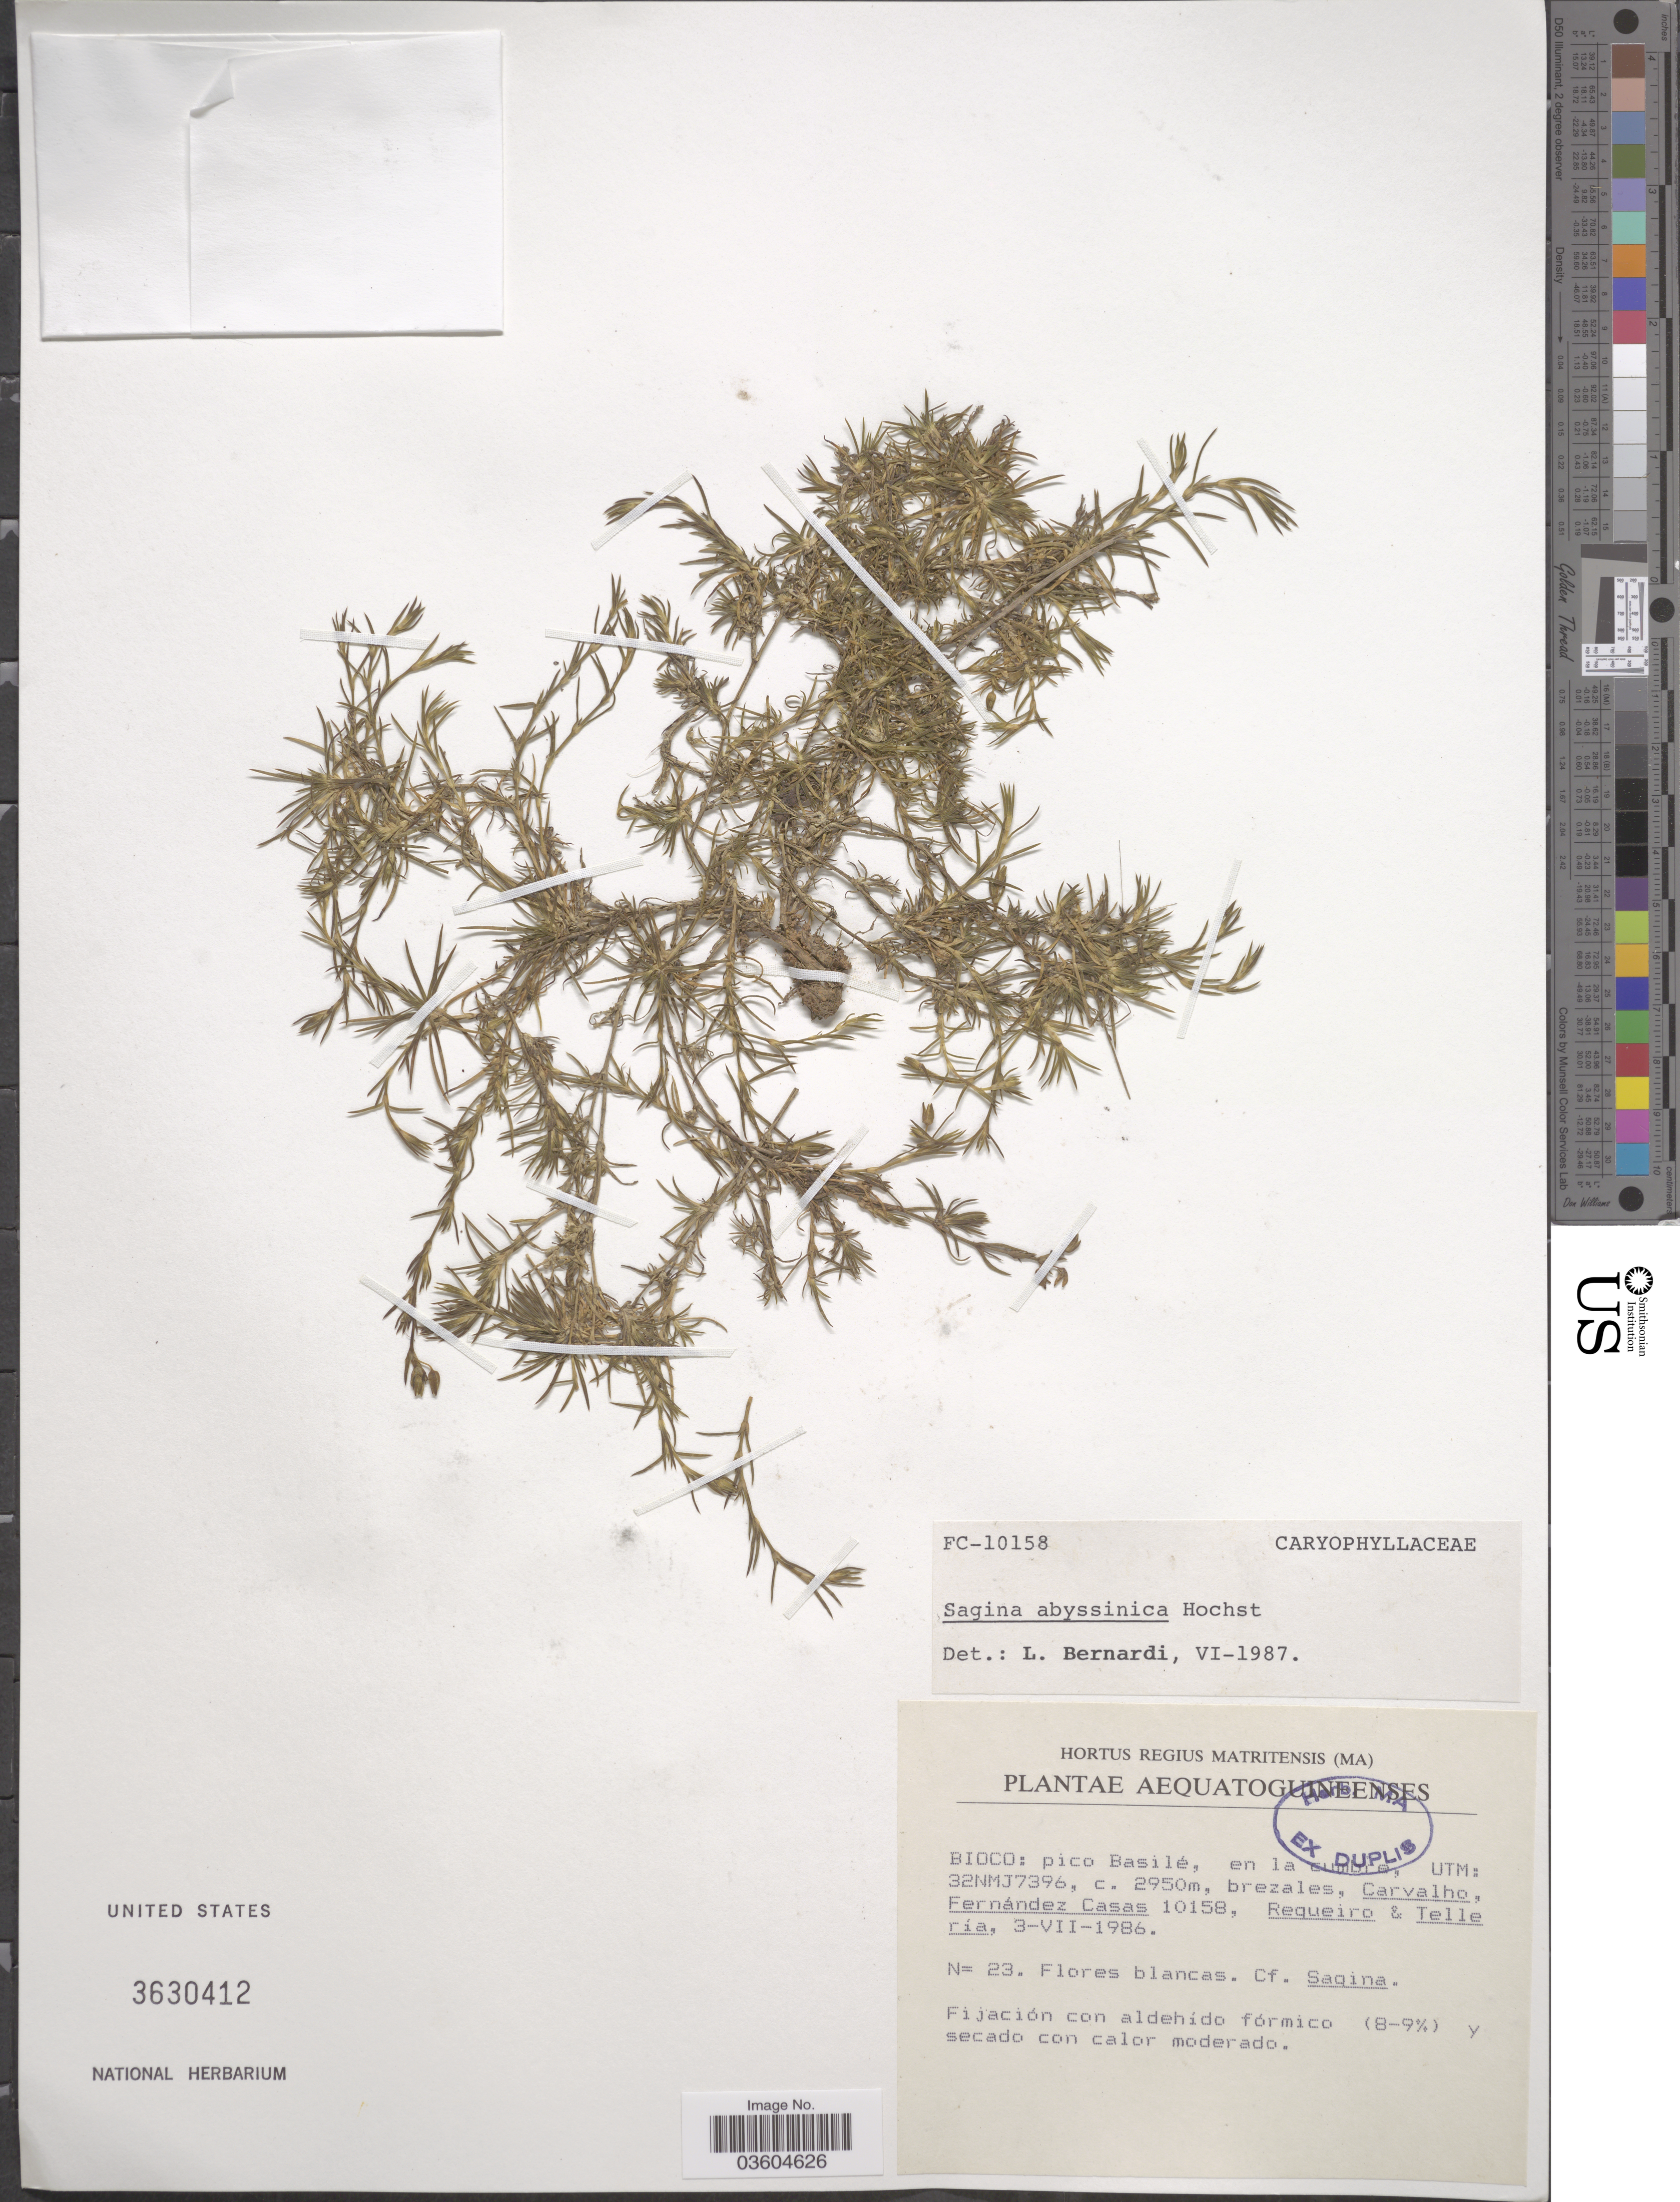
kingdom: Plantae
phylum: Tracheophyta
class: Magnoliopsida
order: Caryophyllales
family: Caryophyllaceae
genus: Sagina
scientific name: Sagina abyssinica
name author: Hochst. ex A. Rich.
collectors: Carvalho, --, F. Casas, -. Regueiro & -. Telleria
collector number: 23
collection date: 1986-07-03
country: Equatorial Guinea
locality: Bioco: pico Basilé, en la cumbre, UTM: 32NMJ7396.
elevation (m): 2950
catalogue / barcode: US 3630412